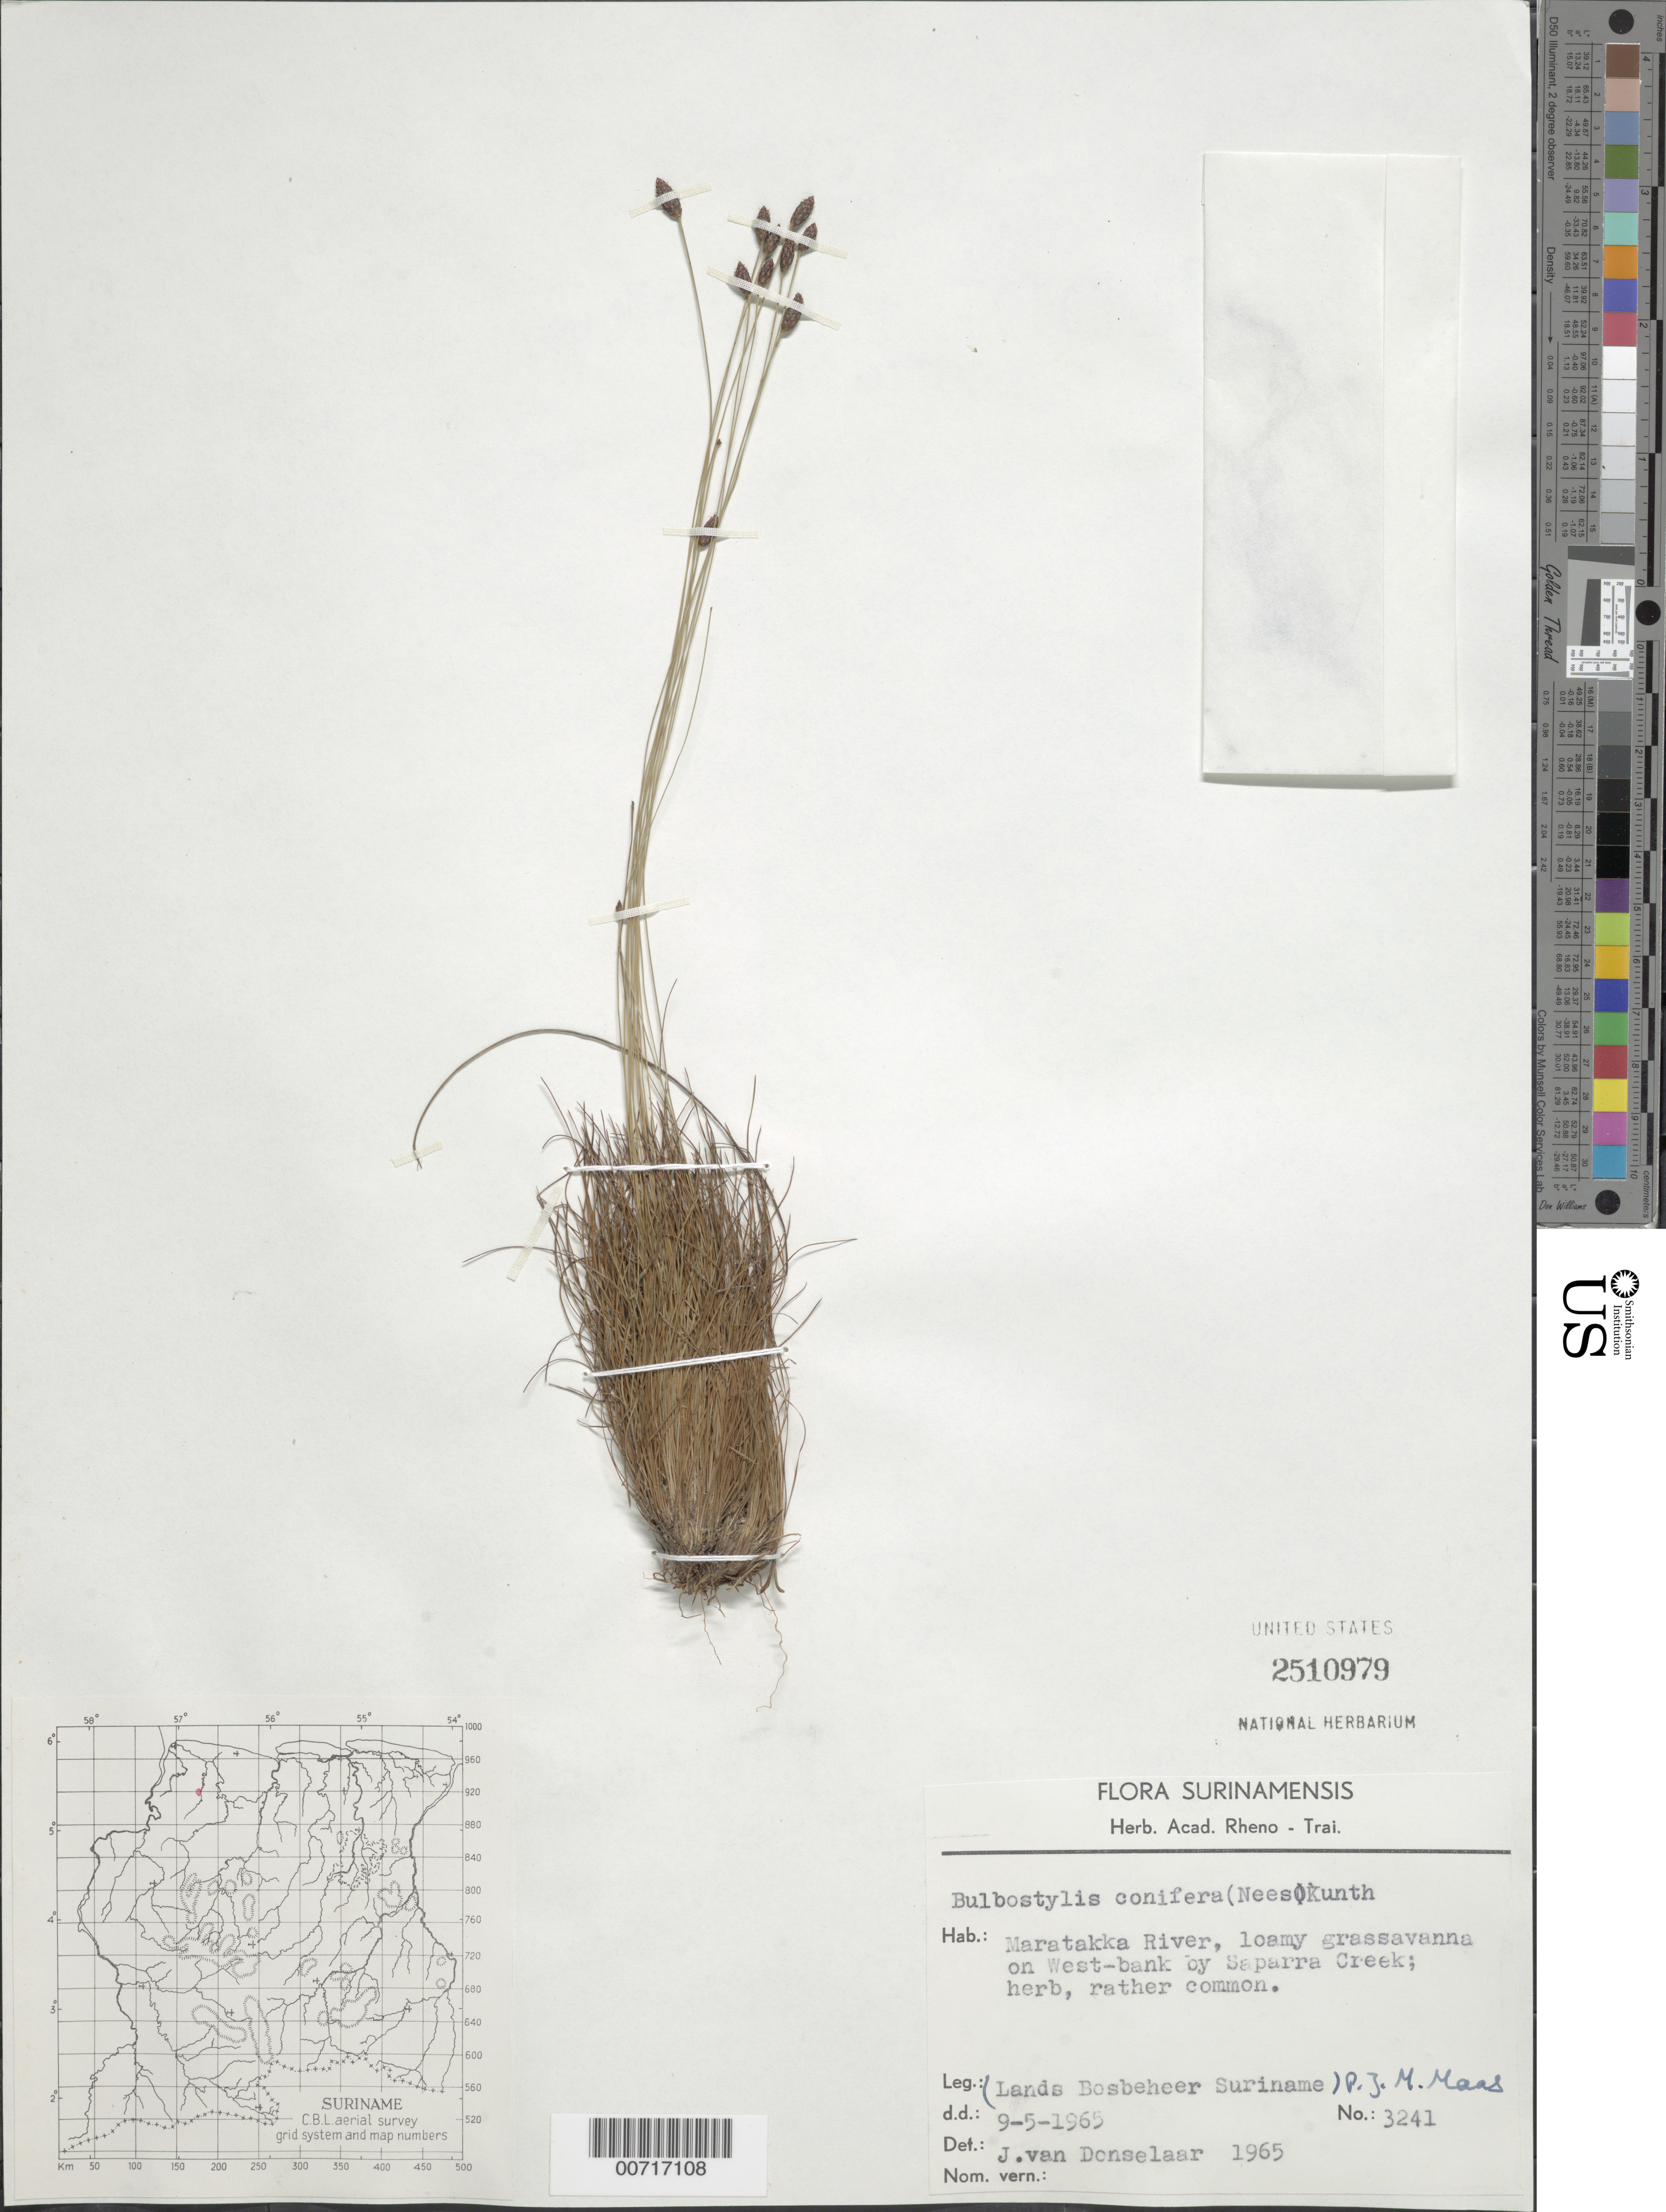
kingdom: Plantae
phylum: Tracheophyta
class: Liliopsida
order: Poales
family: Cyperaceae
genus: Bulbostylis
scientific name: Bulbostylis conifera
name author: (Kunth) C.B. Clarke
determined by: Donselaar, J. van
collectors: P. Maas & Collector illegible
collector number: LBB 3241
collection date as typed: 9-May-65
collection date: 1965-05-09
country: Suriname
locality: Maratakka R., near Saparra Creek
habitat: Loamy grass savanna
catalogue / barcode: US 2510979